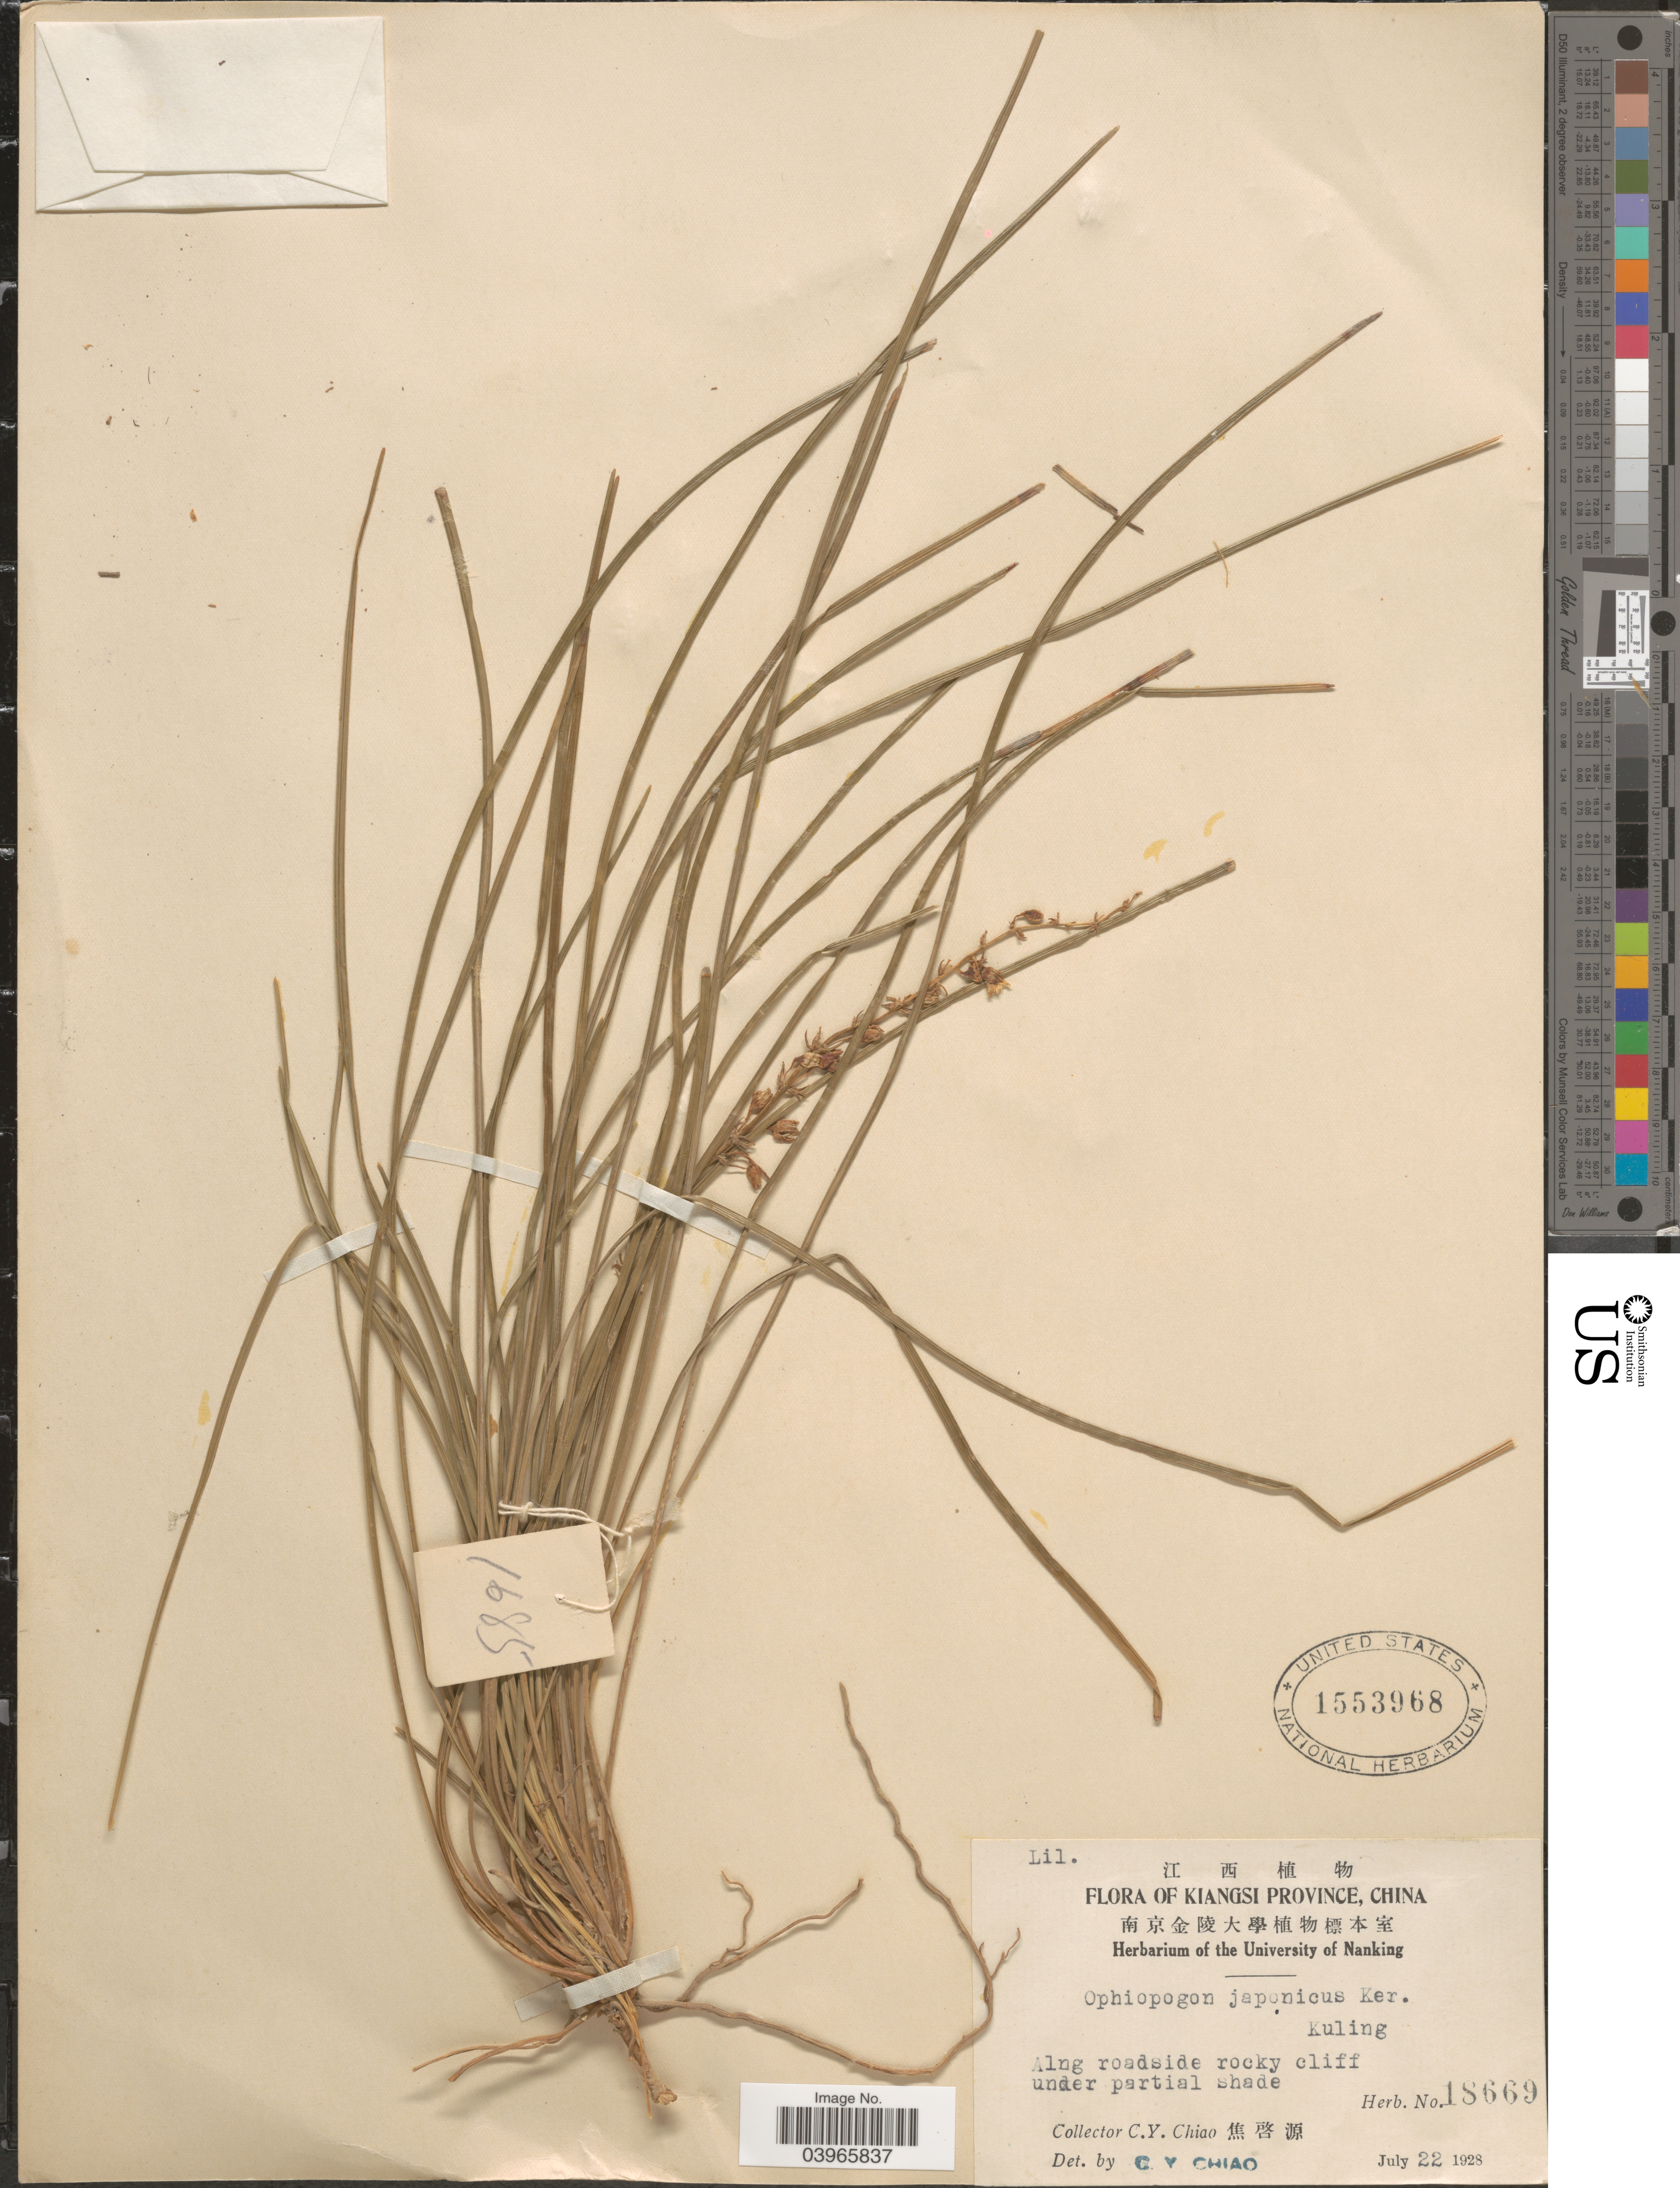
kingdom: Plantae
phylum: Tracheophyta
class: Liliopsida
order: Asparagales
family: Asparagaceae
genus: Ophiopogon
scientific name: Ophiopogon japonicus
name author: (L. f.) Ker Gawl.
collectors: C. Y. Chiao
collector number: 18669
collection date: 1928-07-22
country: China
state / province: Jiangxi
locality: Kiangsi Province. Kuling.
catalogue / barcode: US 1553968